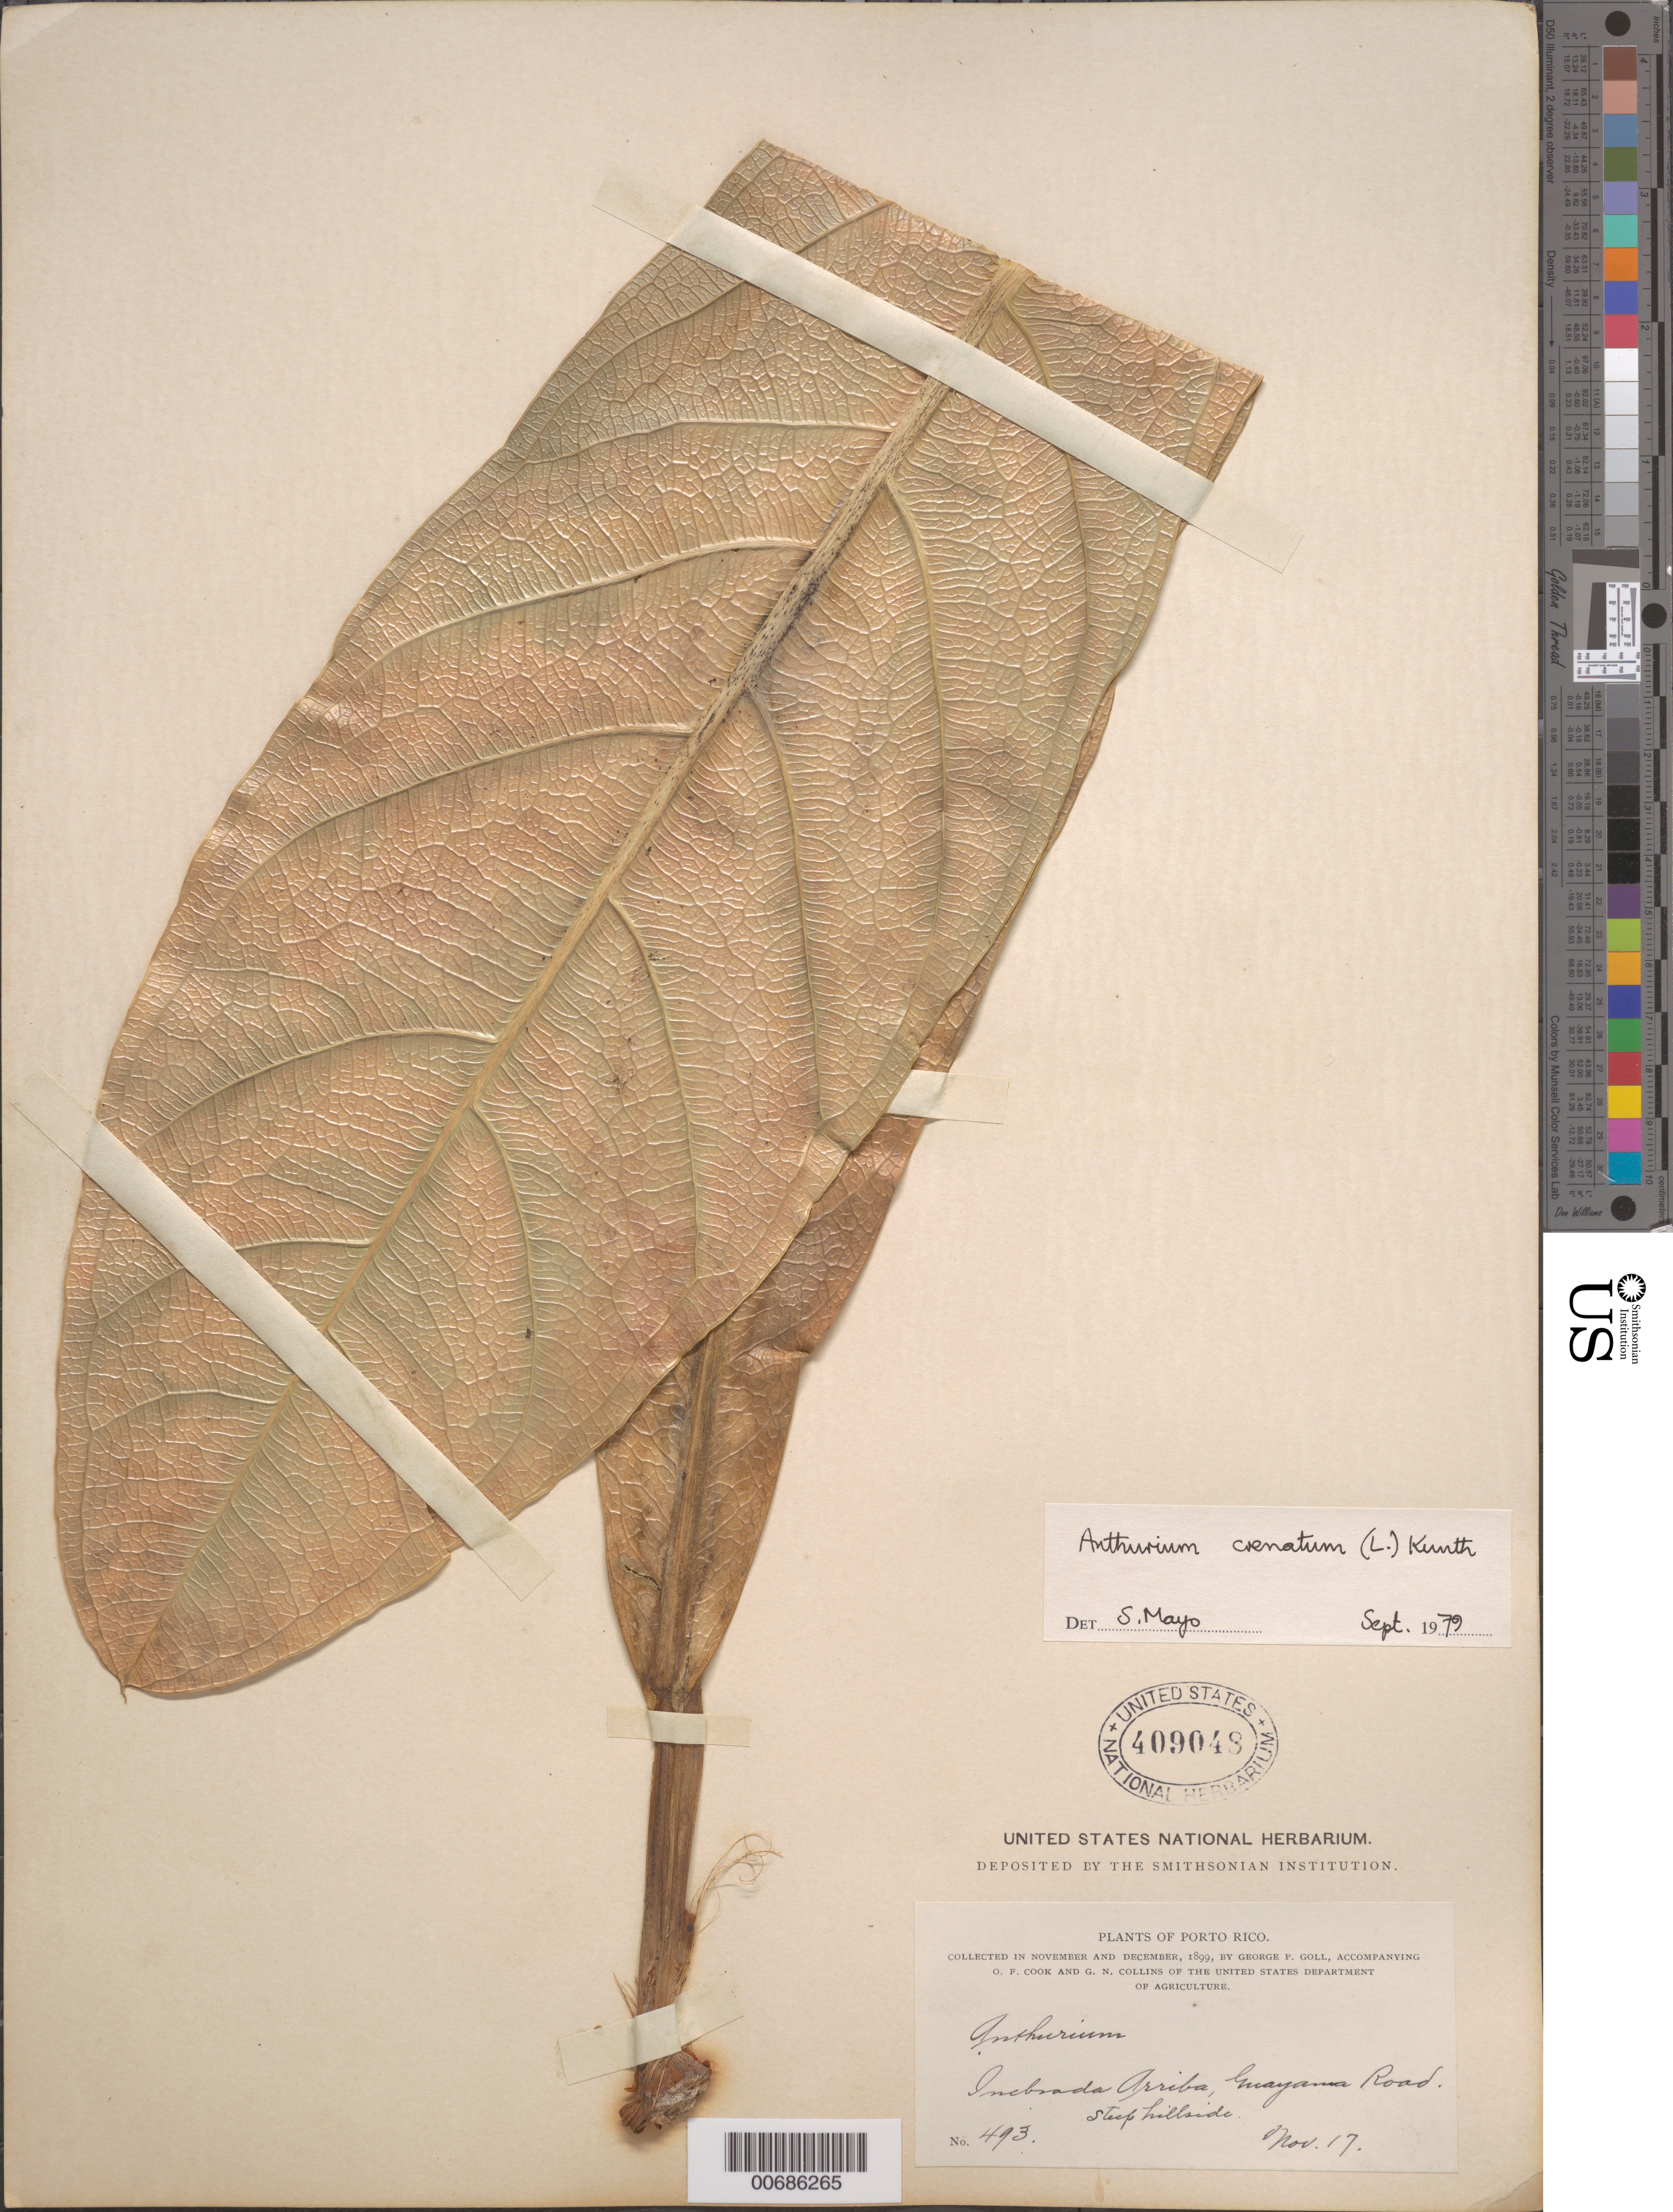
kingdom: Plantae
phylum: Tracheophyta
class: Liliopsida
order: Alismatales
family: Araceae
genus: Anthurium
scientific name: Anthurium crenatum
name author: (L.) Kunth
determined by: Mayo, S.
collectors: G. Goll, O. F. Cook & G. Collins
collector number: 493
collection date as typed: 17 Nov 1899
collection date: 1899-11-17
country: Puerto Rico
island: Greater Antilles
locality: Incbrada Arriba, Guayana Rd.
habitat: Steep hillside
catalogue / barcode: US 409048